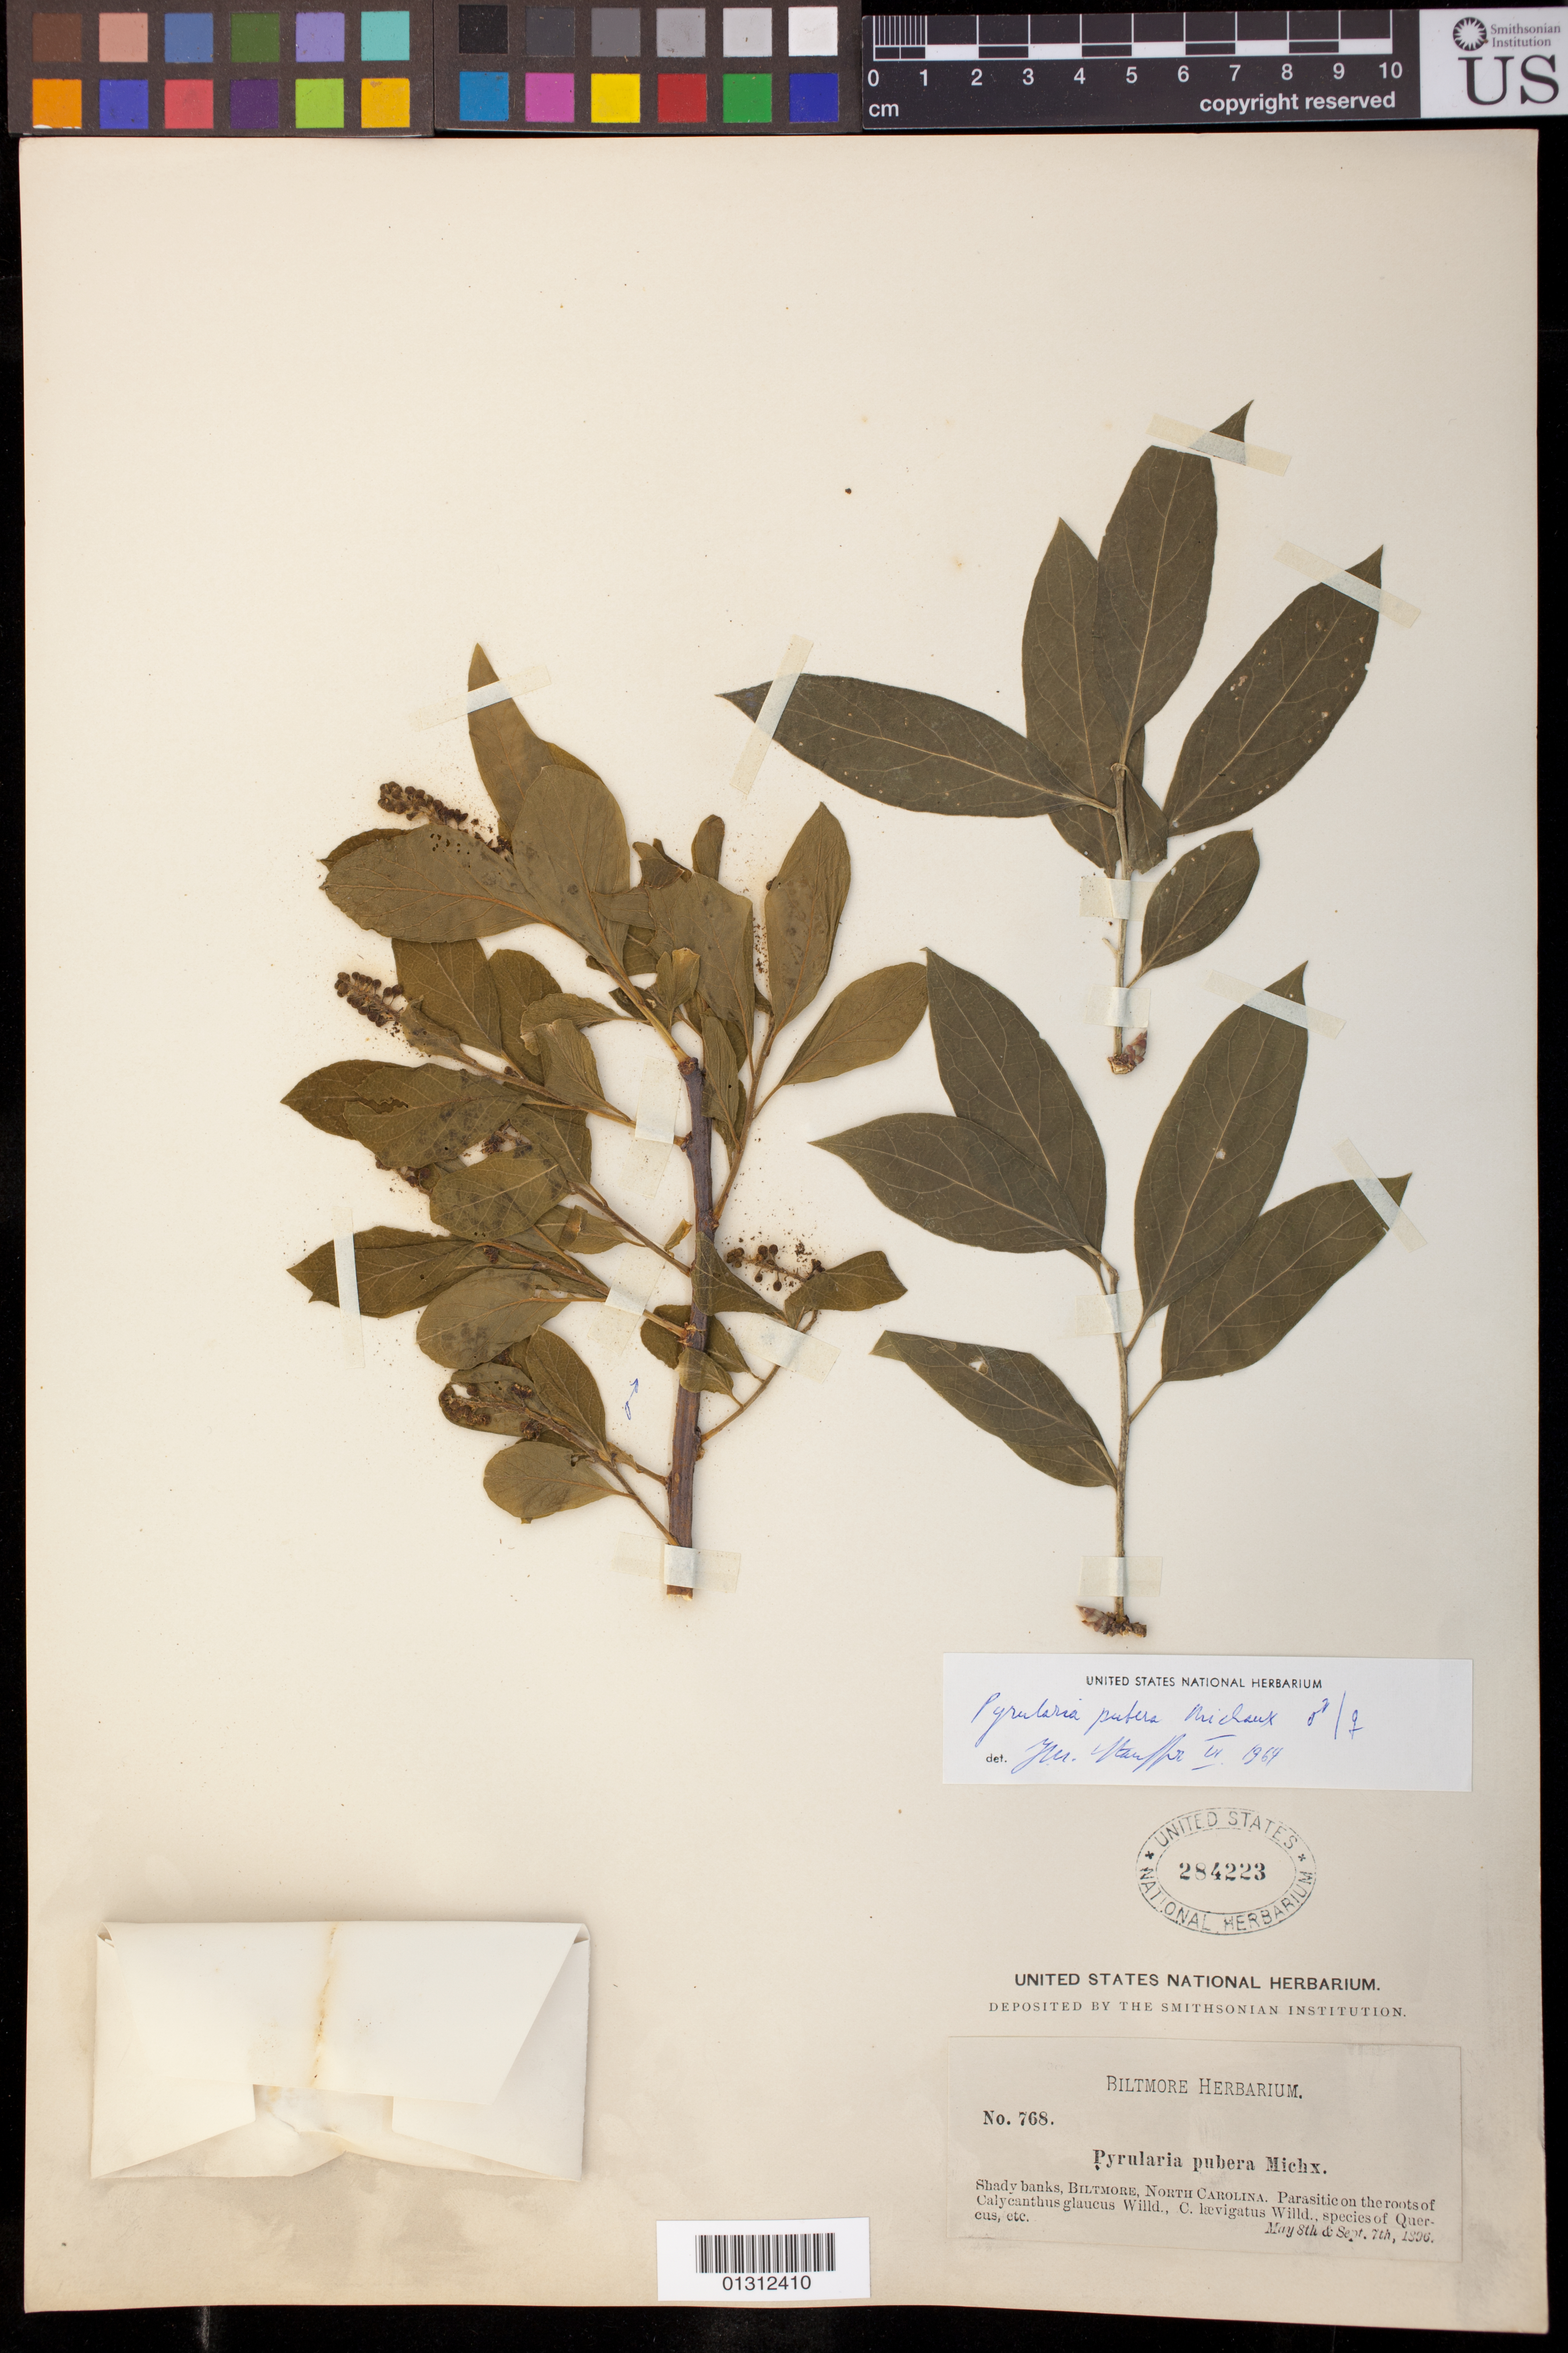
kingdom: Plantae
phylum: Tracheophyta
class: Magnoliopsida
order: Santalales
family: Cervantesiaceae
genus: Pyrularia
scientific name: Pyrularia pubera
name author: Michx.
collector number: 768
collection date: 1896-05-08,1896-09-07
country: United States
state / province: North Carolina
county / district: Bumcombe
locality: Biltmore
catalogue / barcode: US 284223